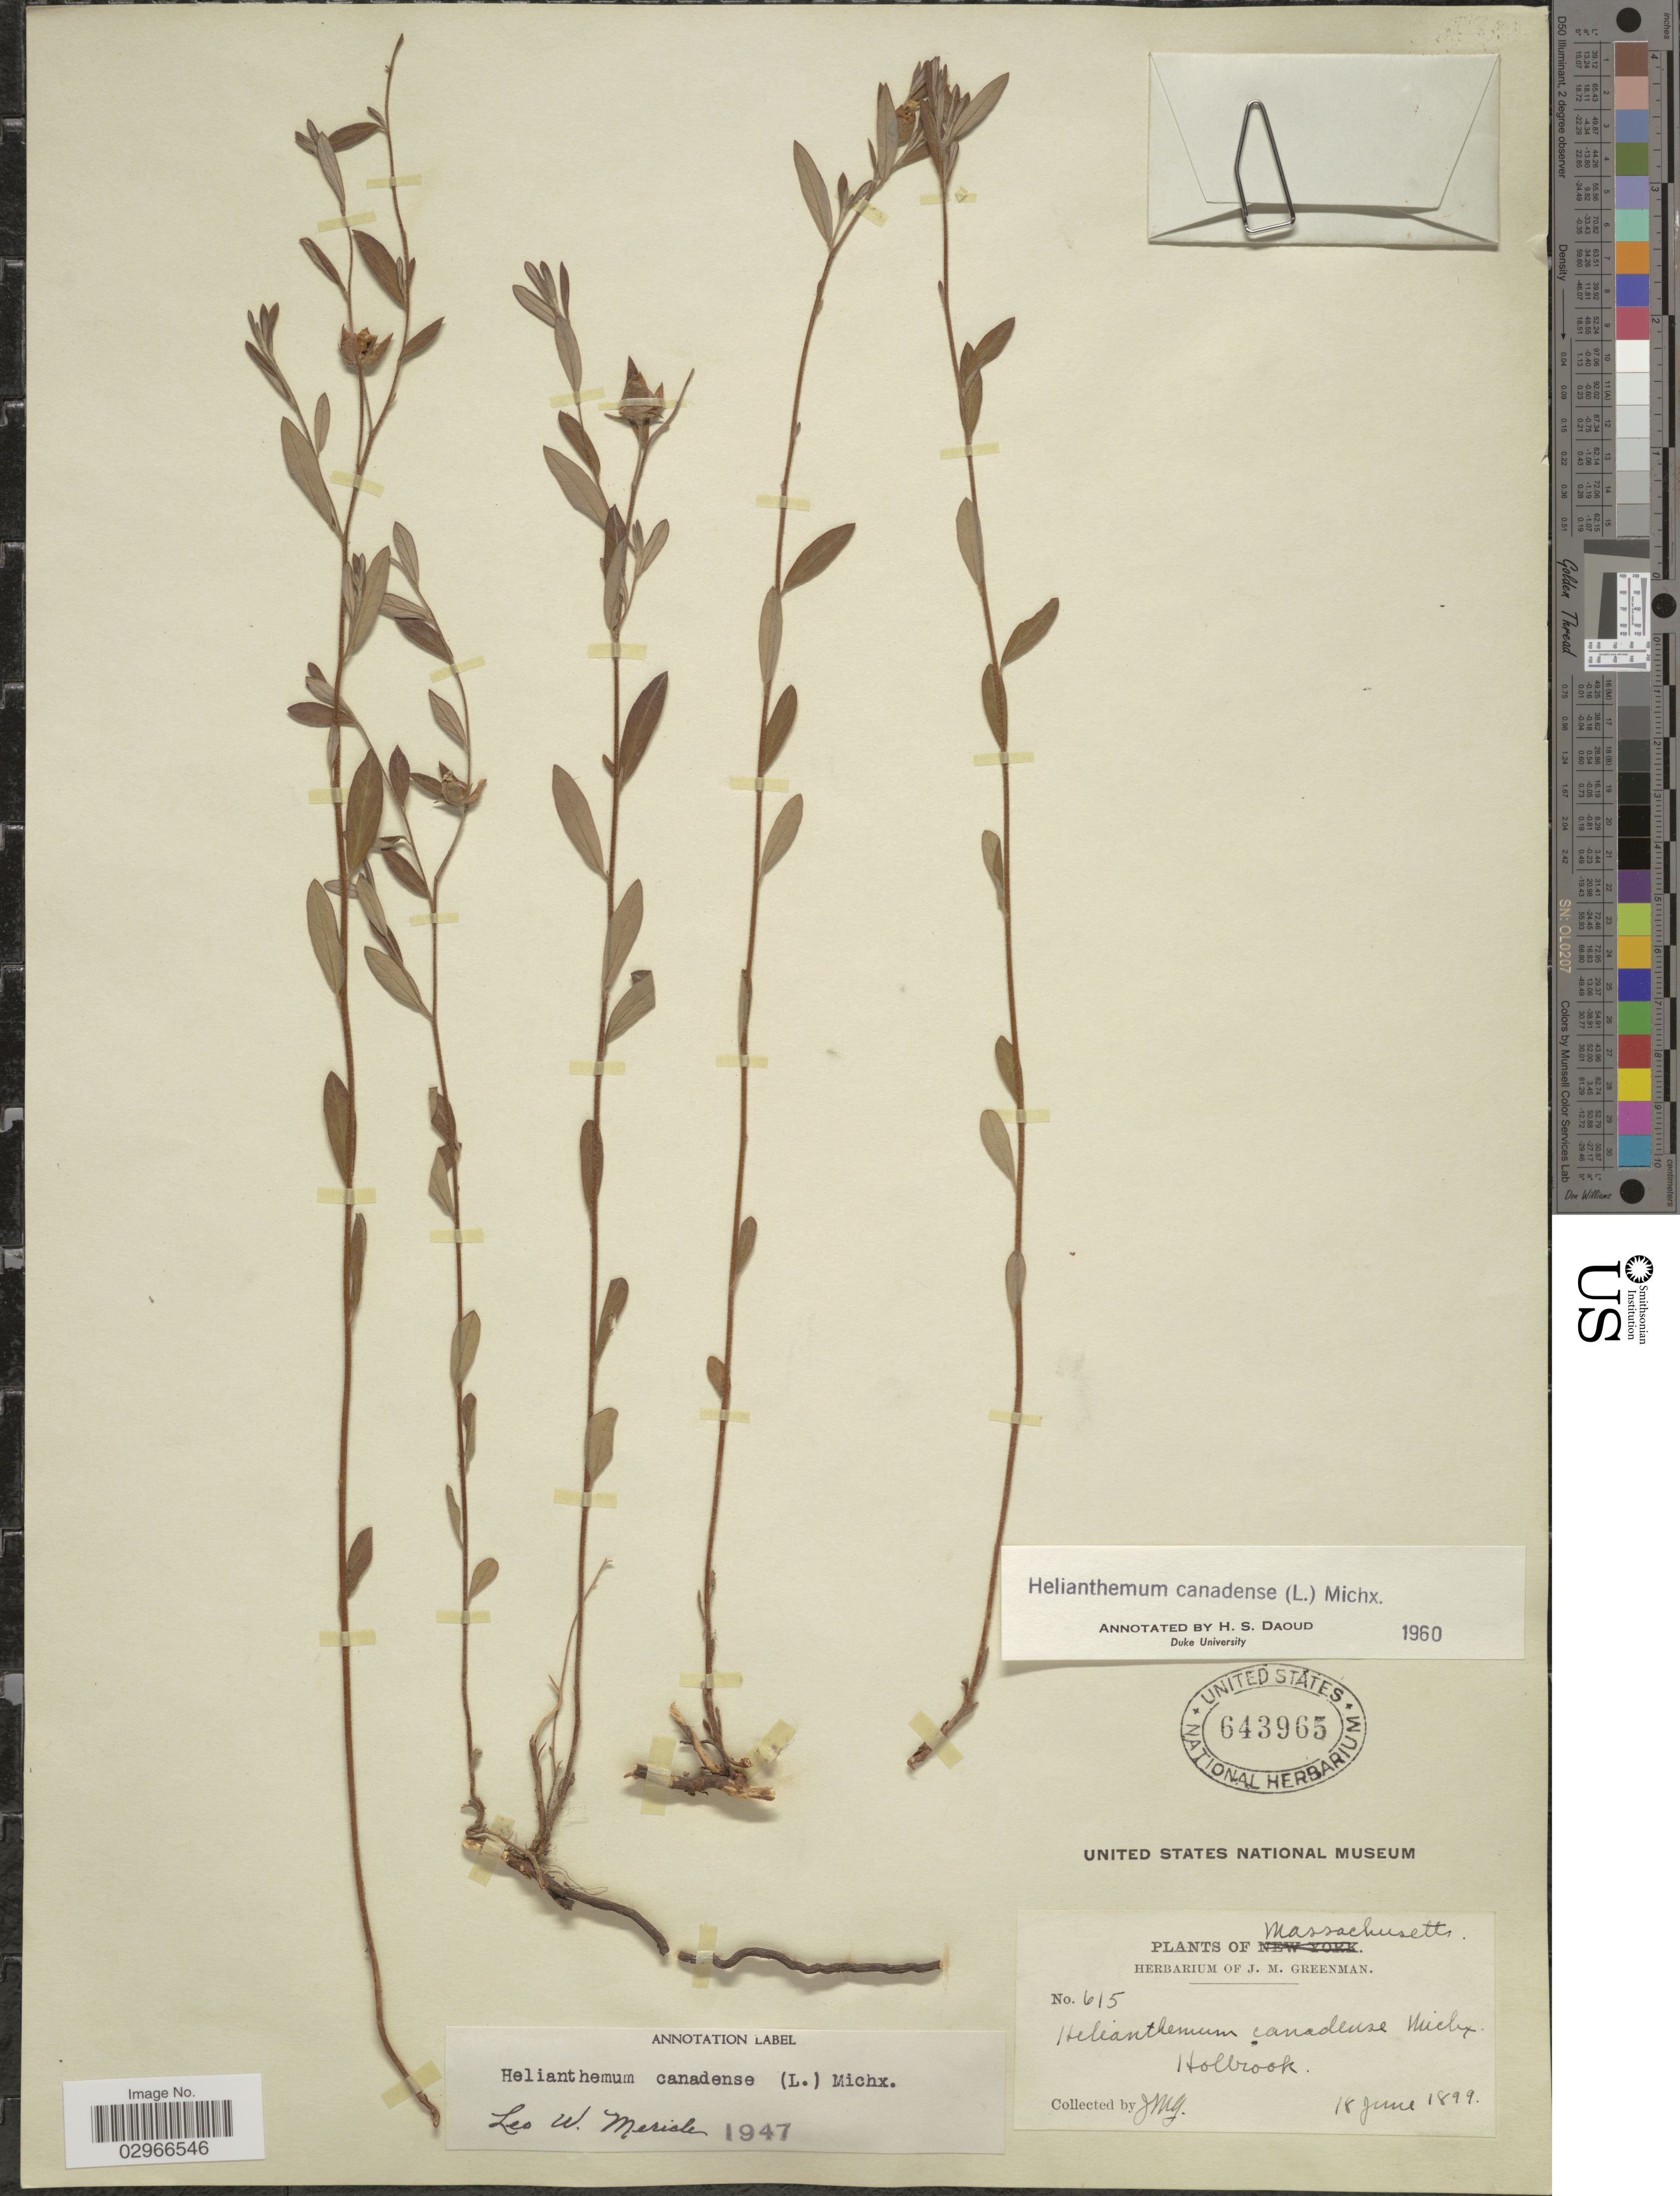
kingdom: Plantae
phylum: Tracheophyta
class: Magnoliopsida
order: Malvales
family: Cistaceae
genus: Helianthemum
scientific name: Helianthemum canadense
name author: (L.) Michx.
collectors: J. M. Greenman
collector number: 615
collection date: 1899-06-18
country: United States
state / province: Massachusetts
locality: Holbrook.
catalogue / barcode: US 643965